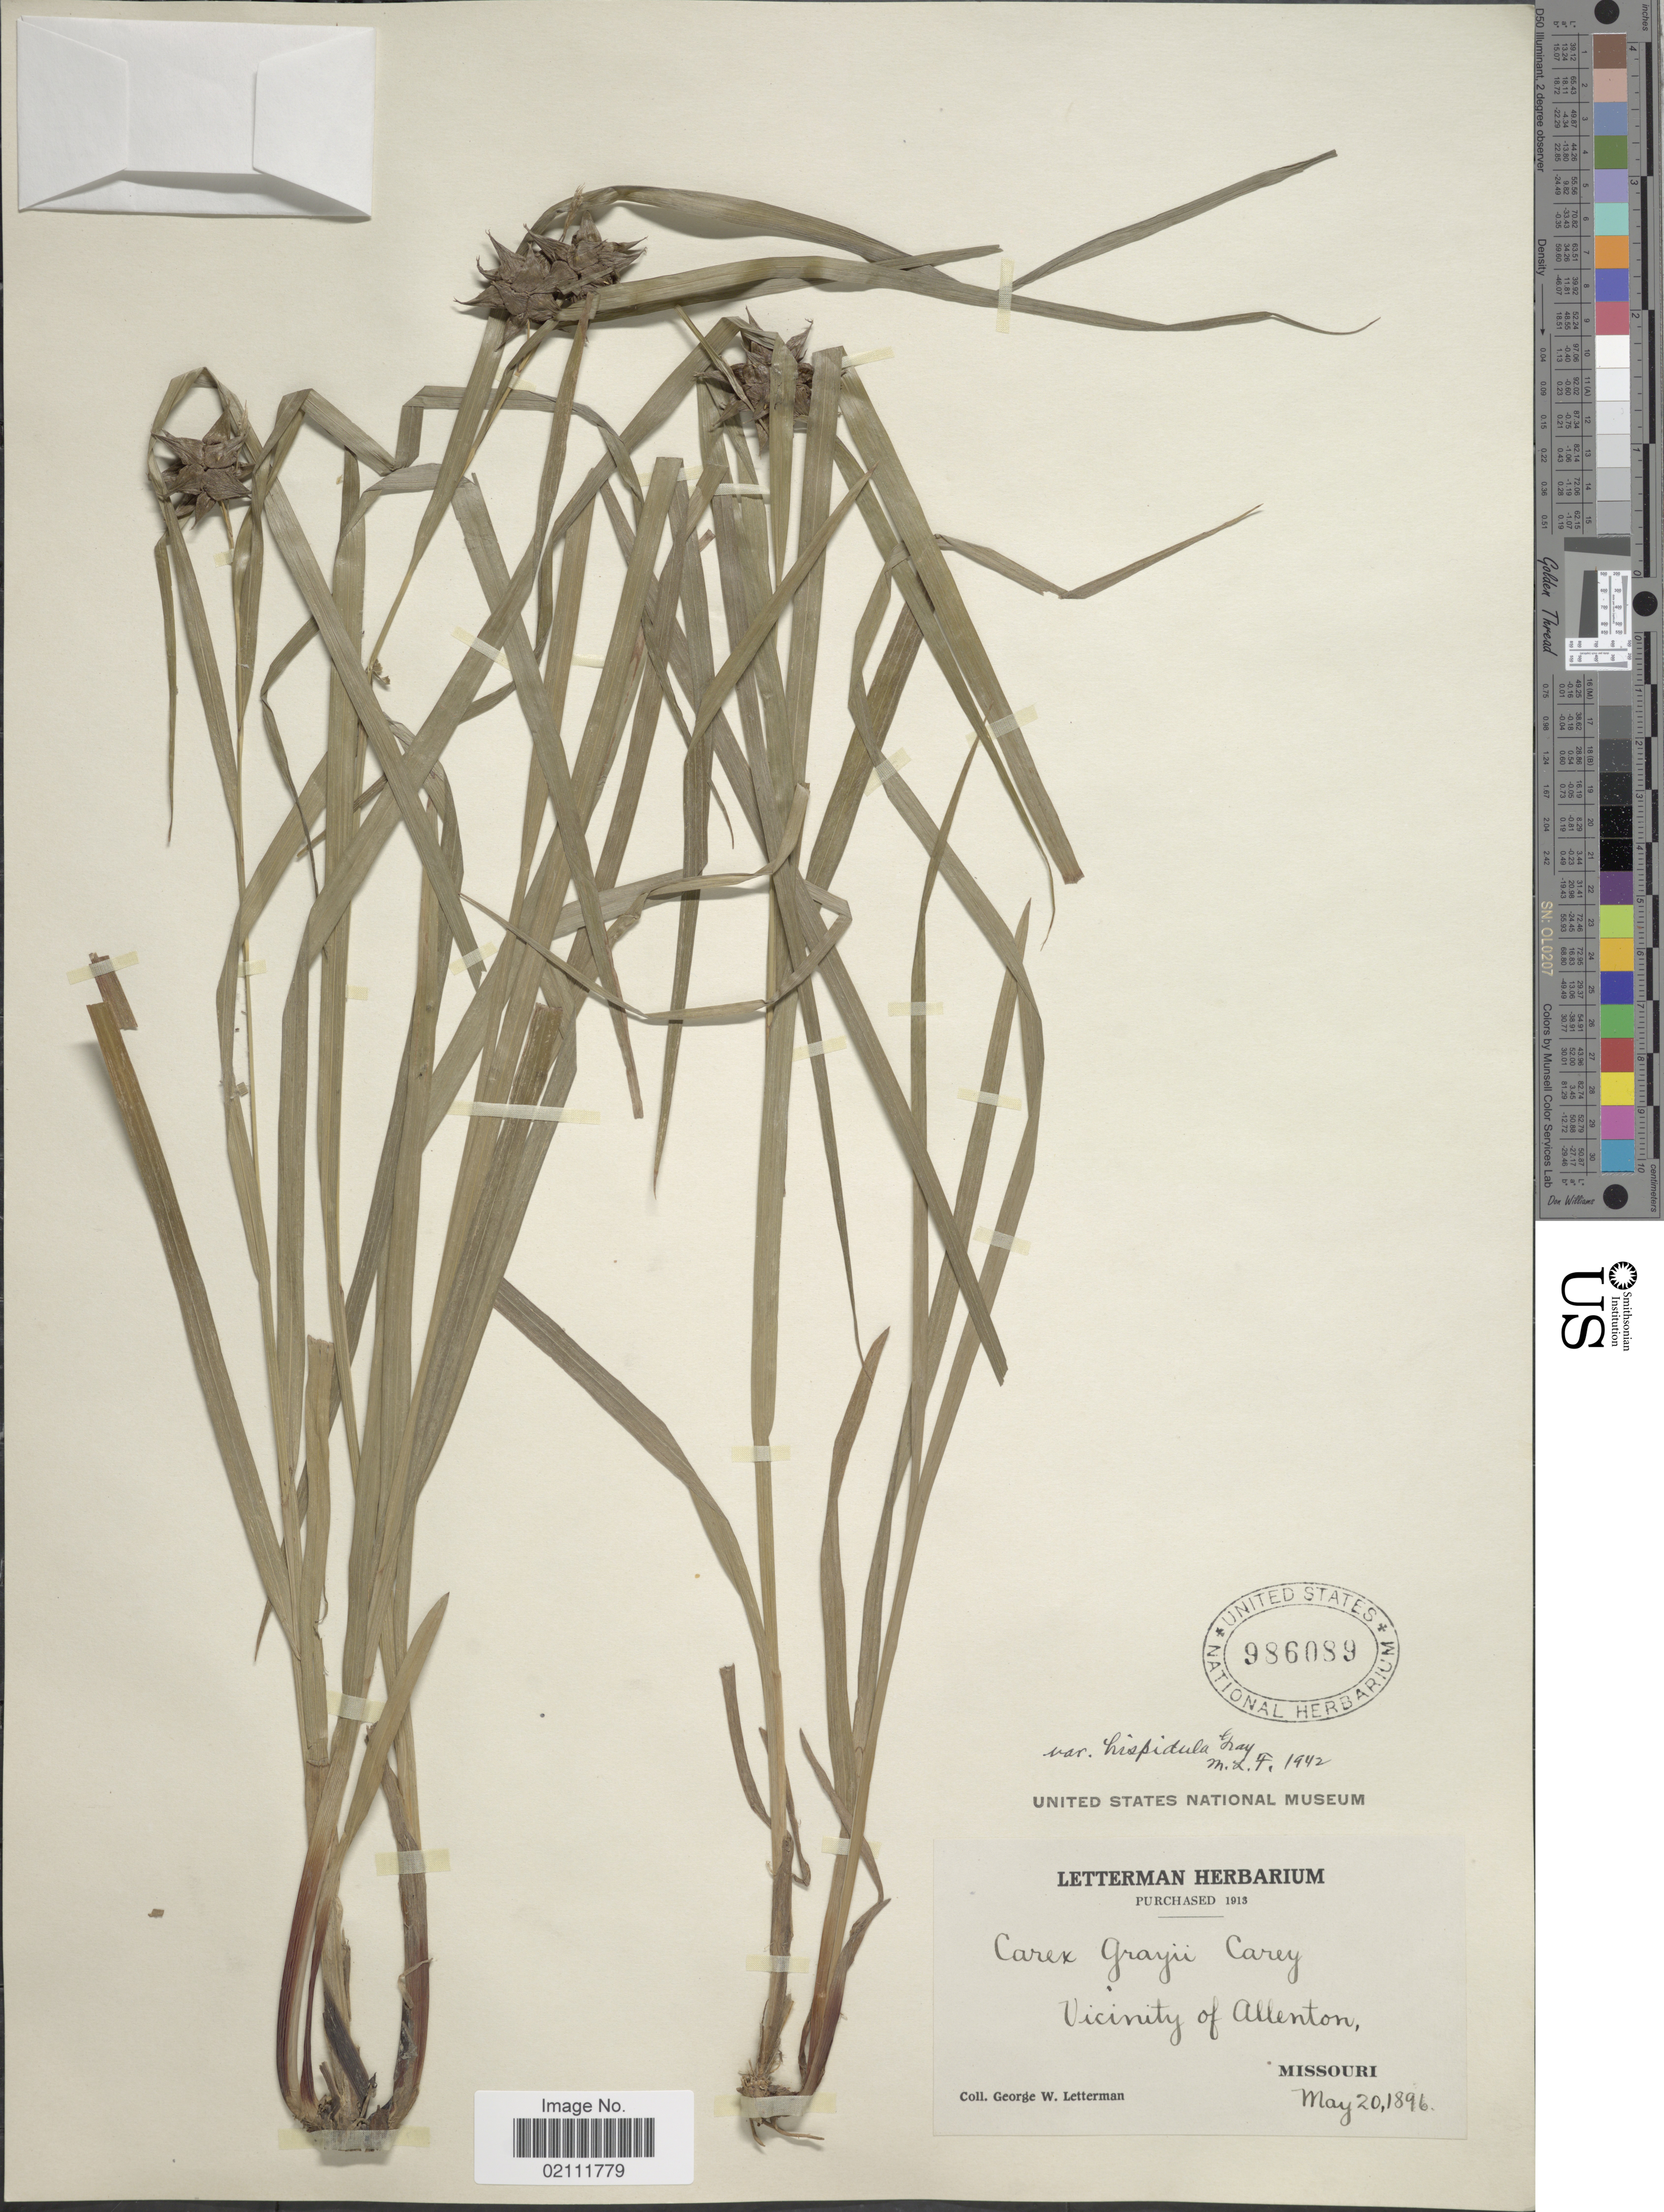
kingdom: Plantae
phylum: Tracheophyta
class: Liliopsida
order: Poales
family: Cyperaceae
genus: Carex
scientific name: Carex grayi var. hispidula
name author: A. Gray ex L.H. Bailey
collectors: G. W. Letterman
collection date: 1896-05-20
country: United States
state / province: Missouri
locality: Vicinity of Allenton.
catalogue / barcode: US 986089